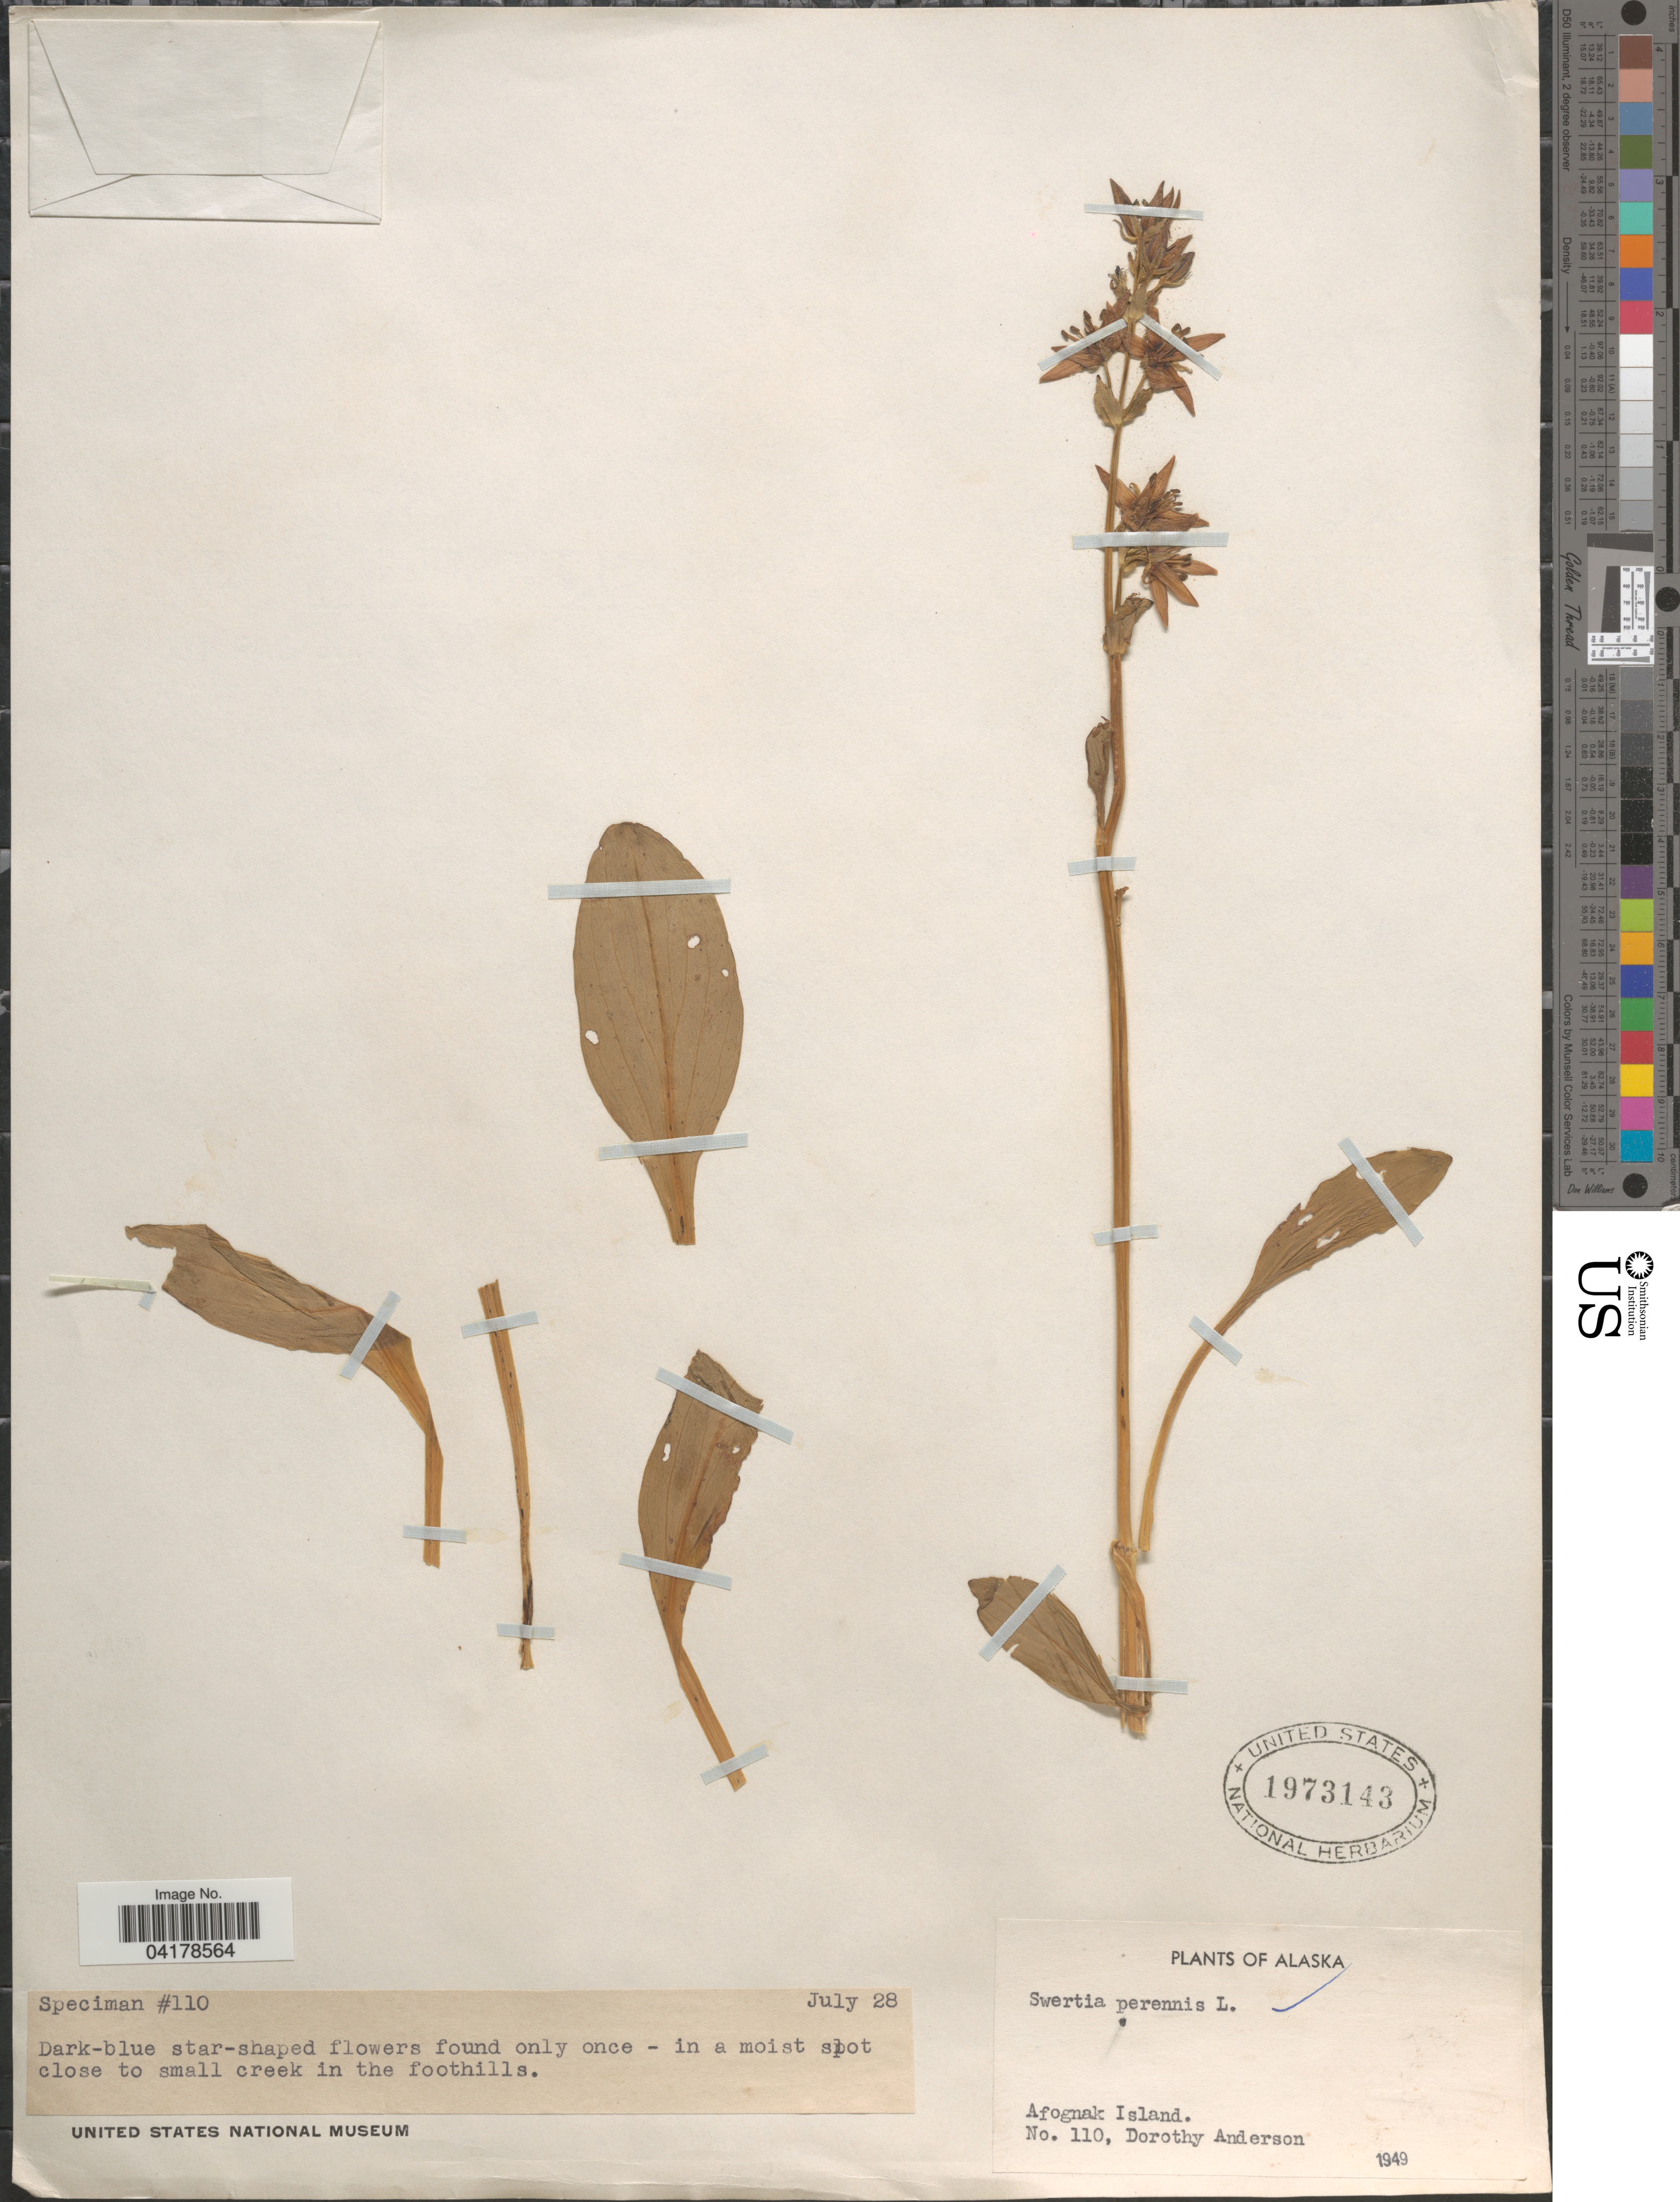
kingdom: Plantae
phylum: Tracheophyta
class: Magnoliopsida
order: Gentianales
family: Gentianaceae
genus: Swertia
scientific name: Swertia perennis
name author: L.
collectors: D. Anderson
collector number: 110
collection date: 1949-07-28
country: United States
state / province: Alaska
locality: Afognak Island.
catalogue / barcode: US 1973143